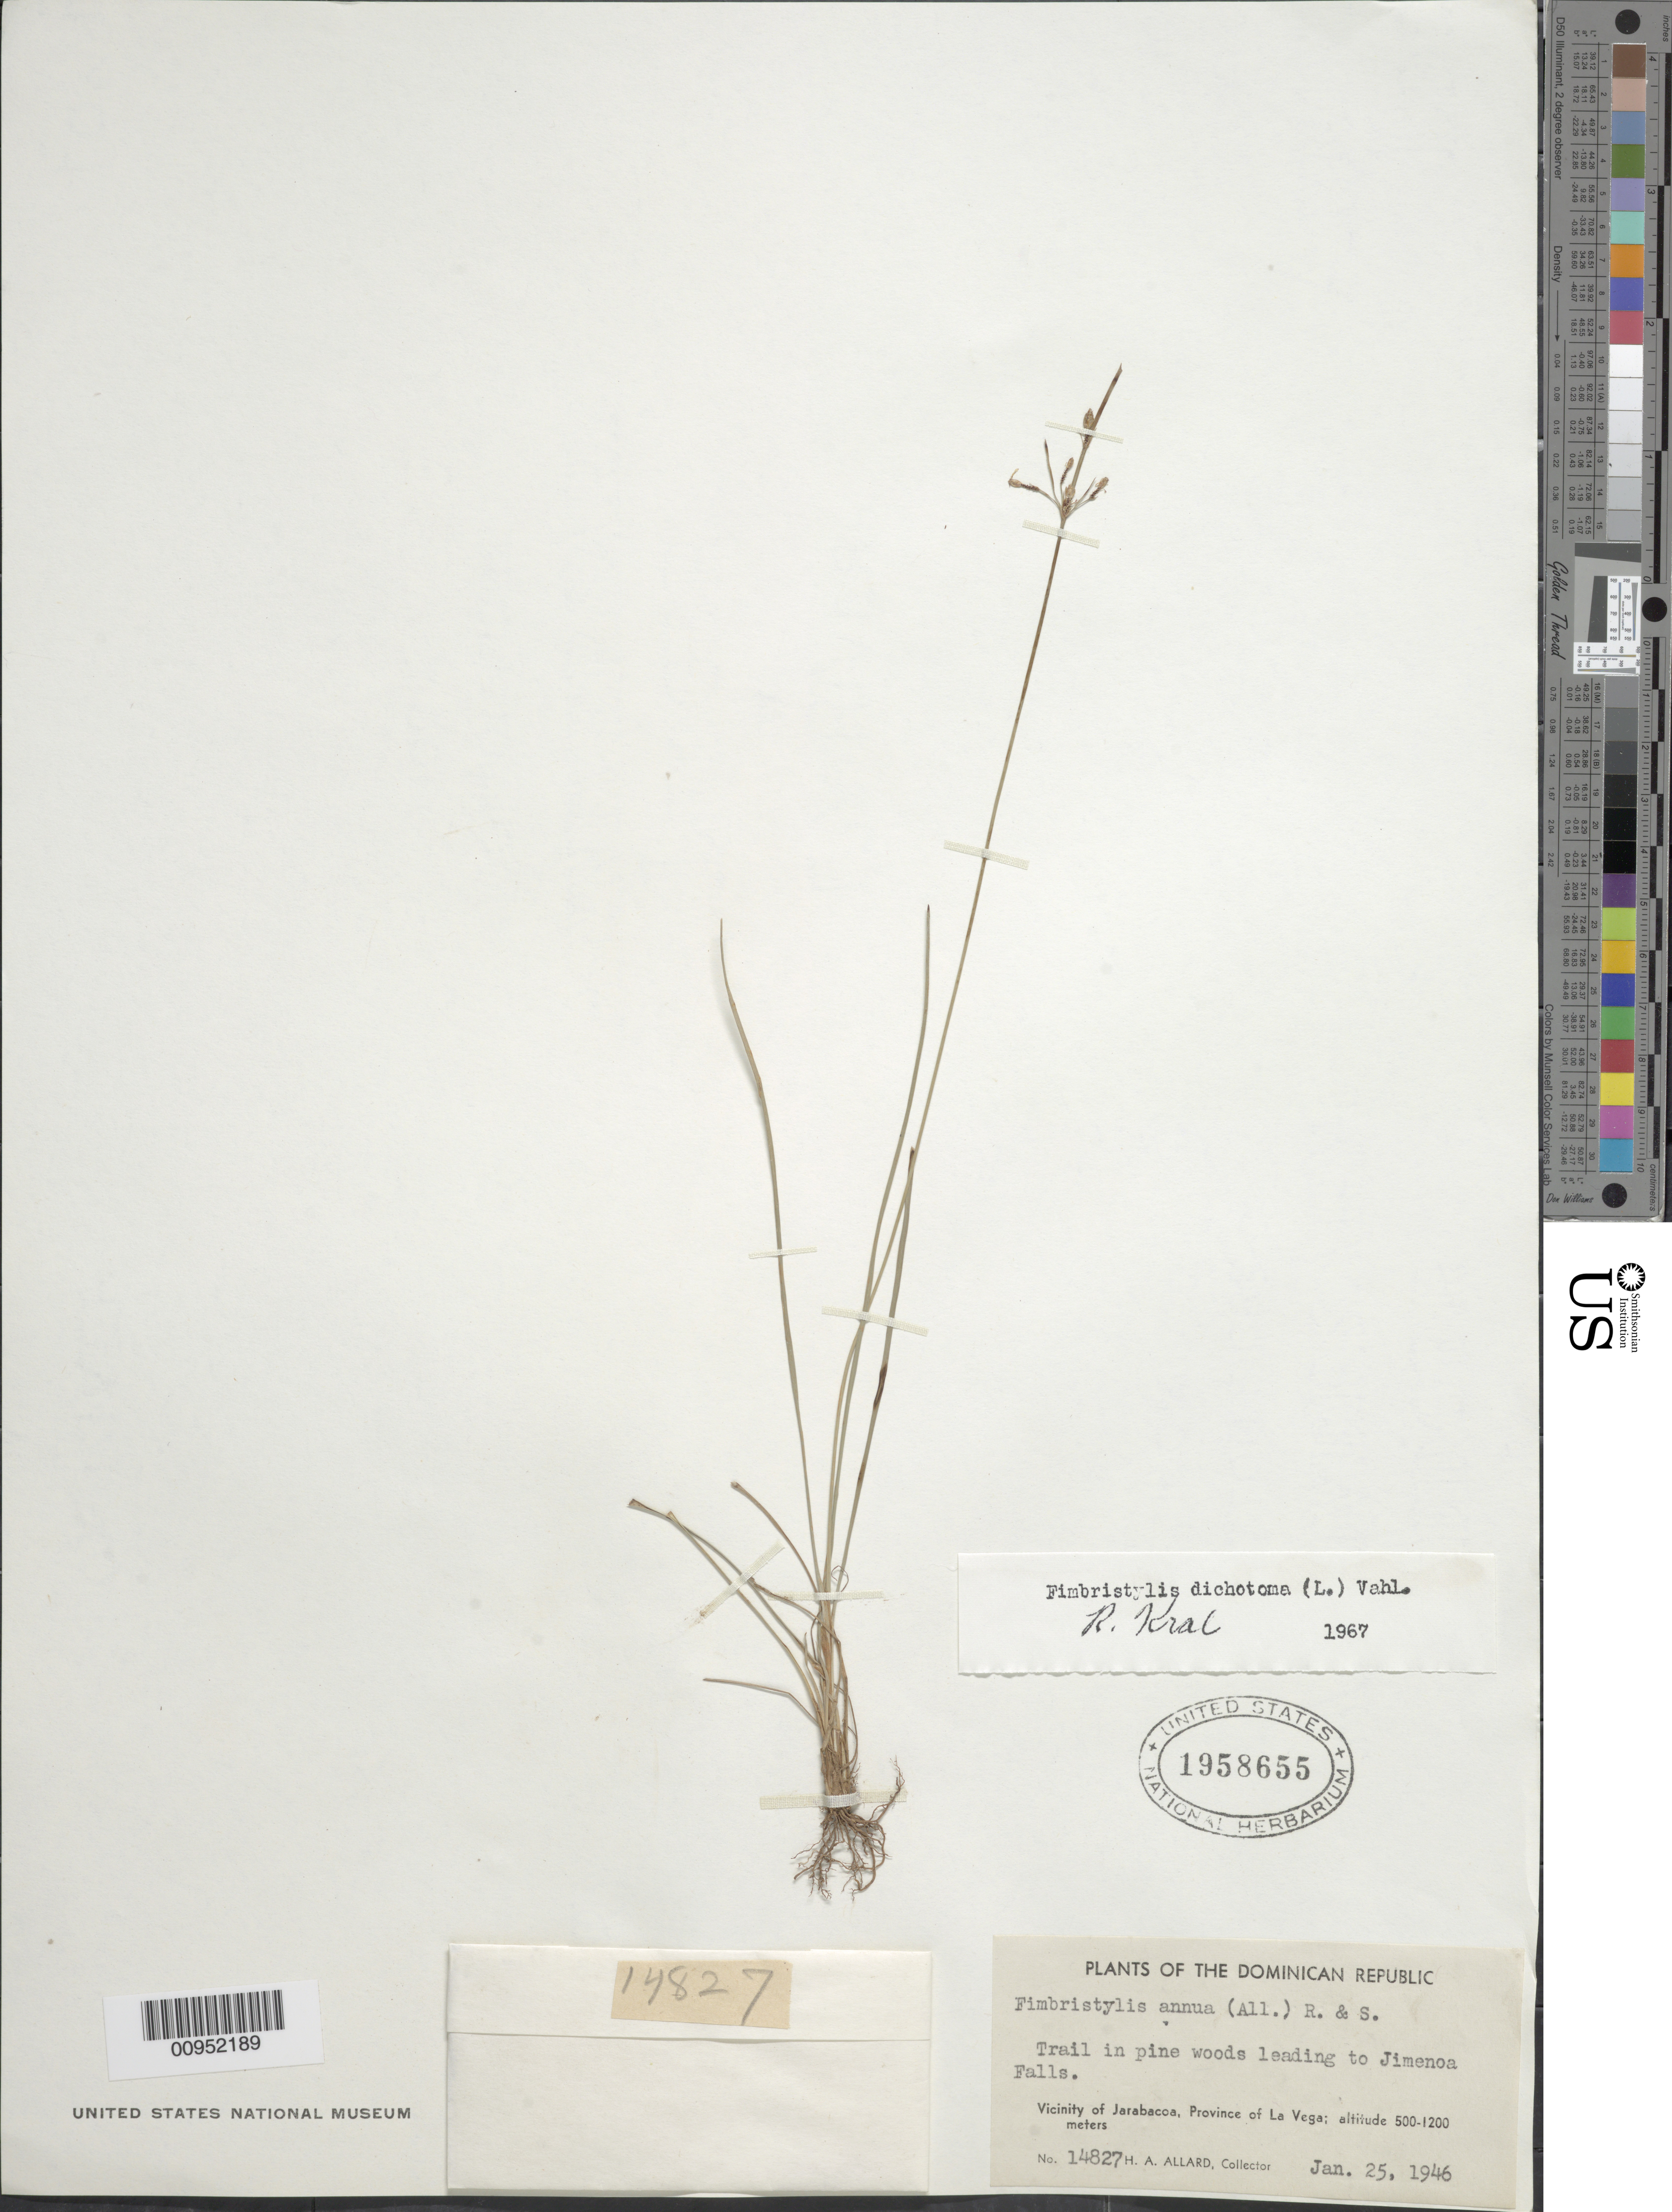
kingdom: Plantae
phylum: Tracheophyta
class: Liliopsida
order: Poales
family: Cyperaceae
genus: Fimbristylis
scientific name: Fimbristylis dichotoma subsp. dichotoma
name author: (L.) Vahl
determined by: Kral, Robert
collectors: H. A. Allard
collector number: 14827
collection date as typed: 25 Jan 1946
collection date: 1946-01-25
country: Dominican Republic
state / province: La Vega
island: Hispaniola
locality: Vicinity of Jaracaboa, trail in pine woods leading to Jimenoa Falls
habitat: Trail in pine woods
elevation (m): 500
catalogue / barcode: US 1958655